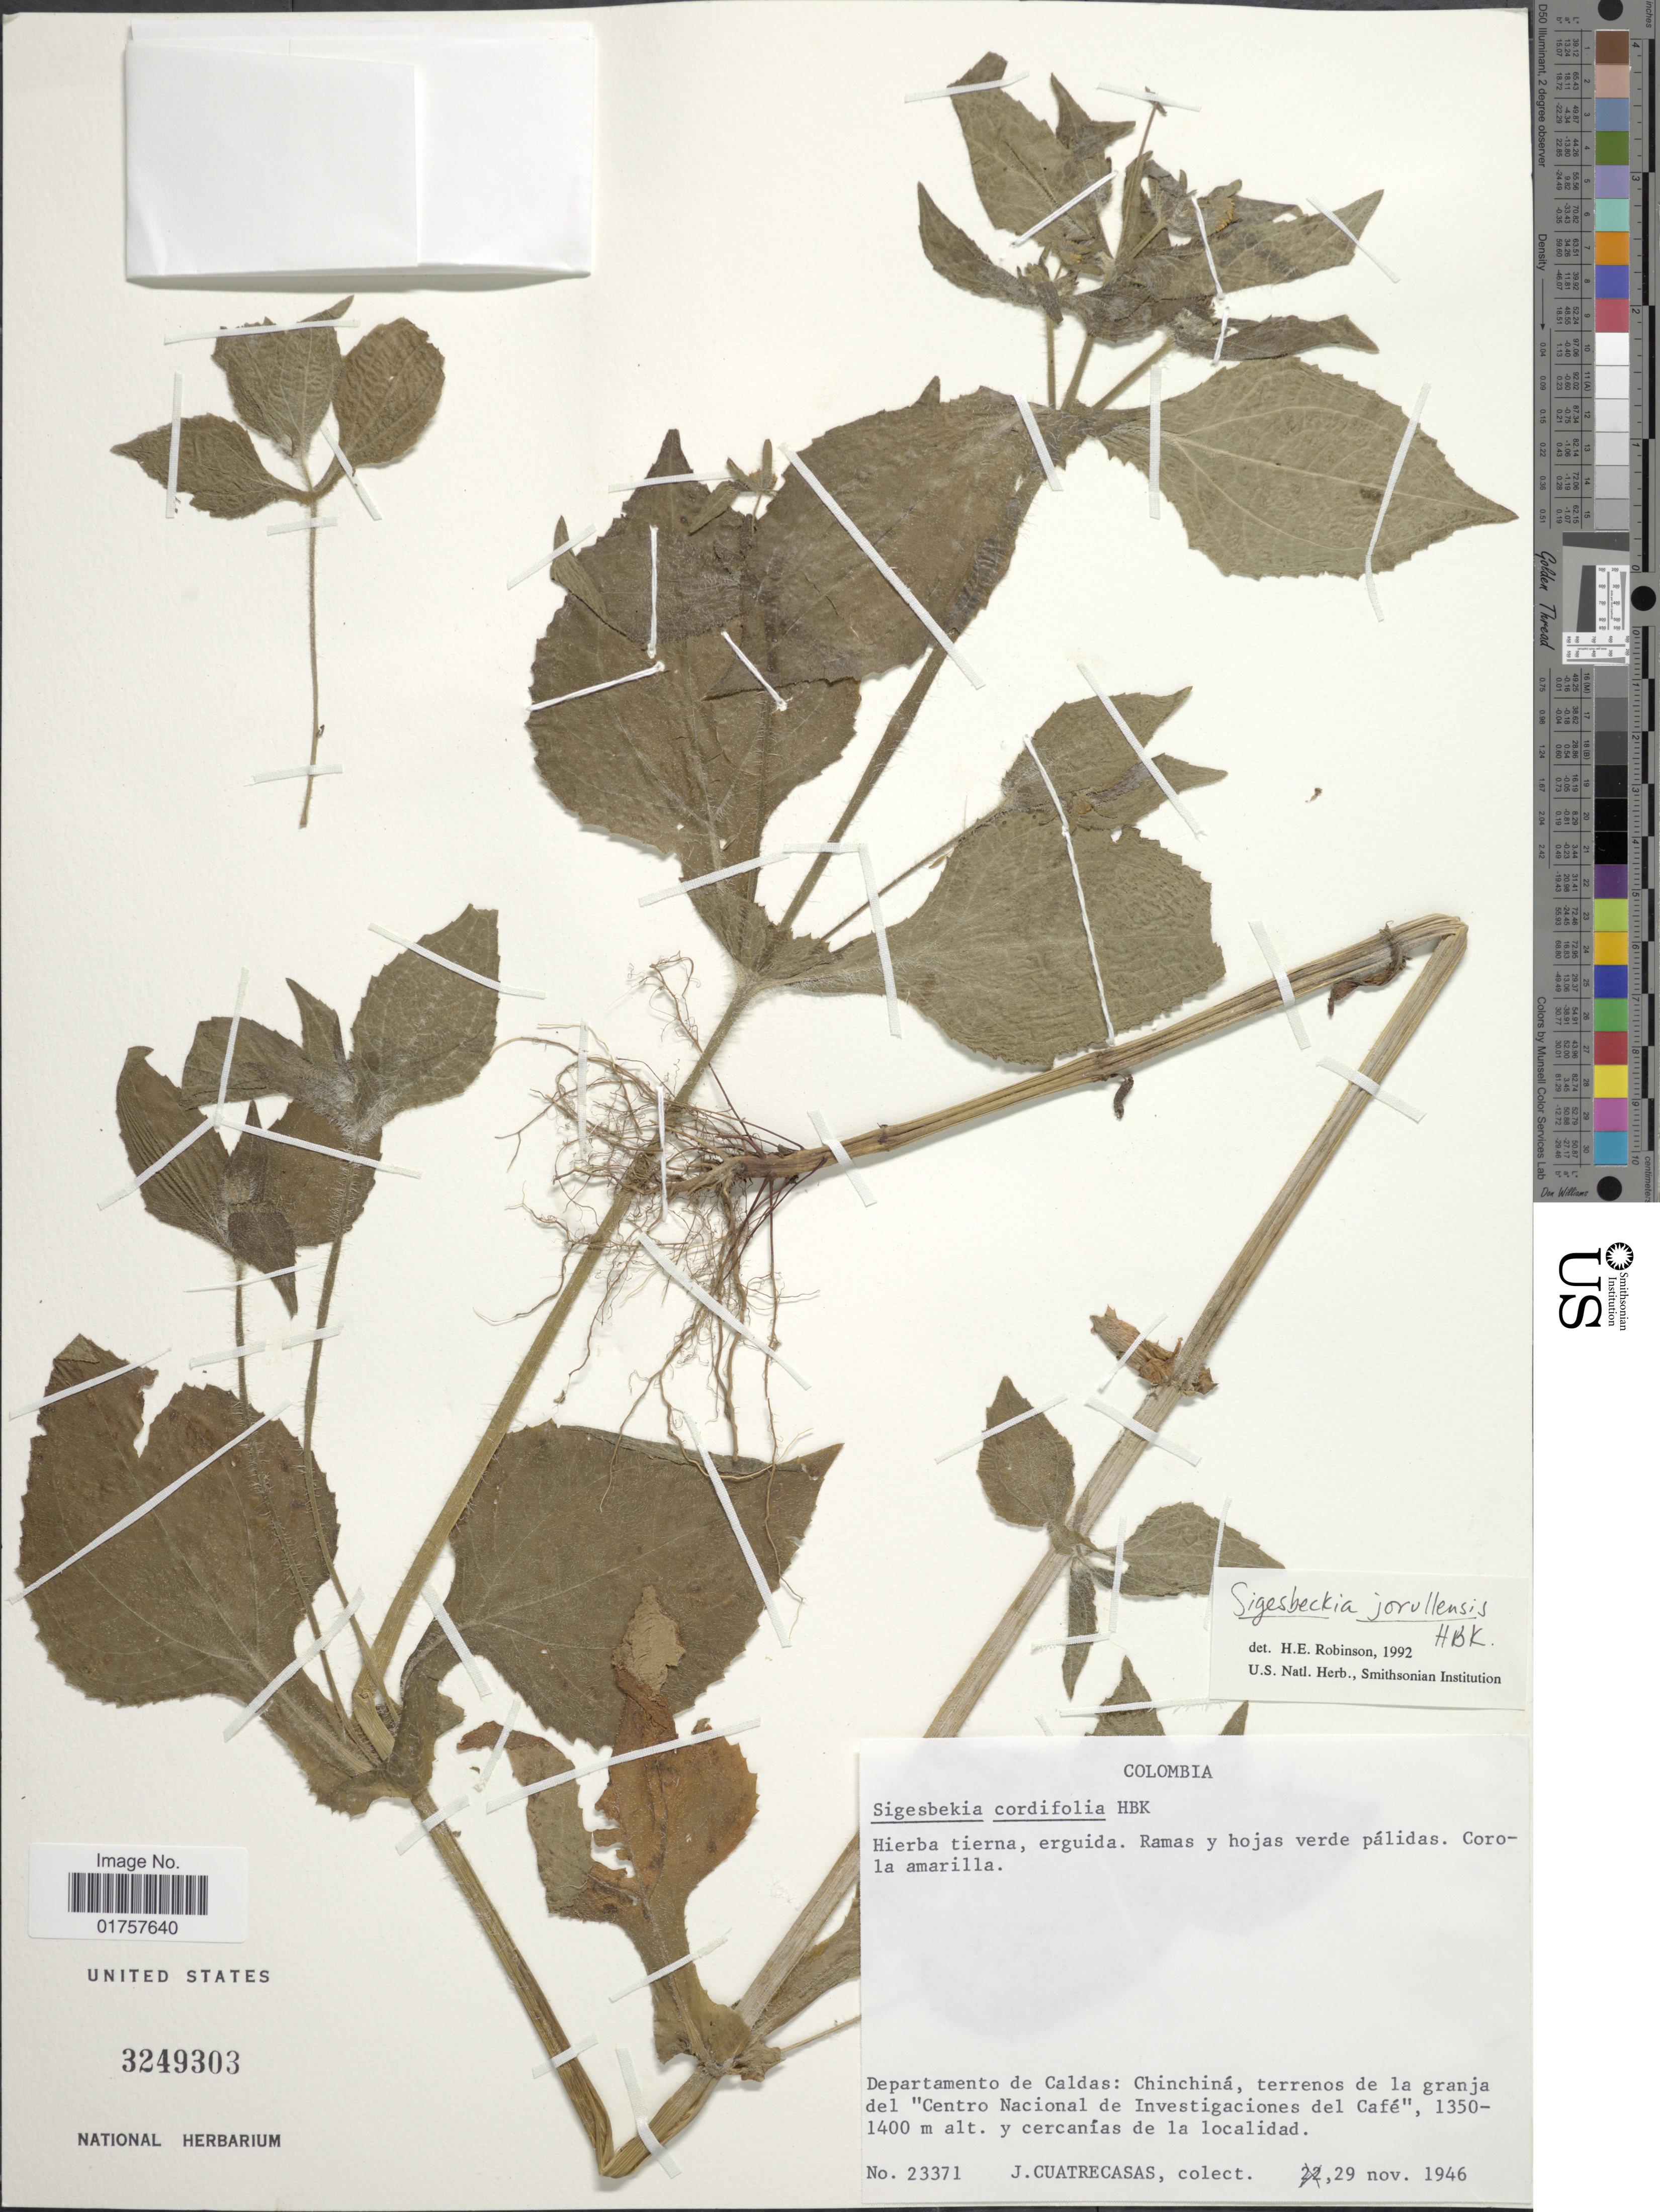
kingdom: Plantae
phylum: Tracheophyta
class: Magnoliopsida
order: Asterales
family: Asteraceae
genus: Sigesbeckia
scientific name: Sigesbeckia cordifolia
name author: Kunth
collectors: J. Cuatrecasas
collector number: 23371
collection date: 1946-11-29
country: Colombia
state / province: Caldas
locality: Chinchiná, terrenos de la granja del "Cerro Nacional de Investigaciones del Café", y cercanias de la localidad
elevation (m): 1350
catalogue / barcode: US 3249303